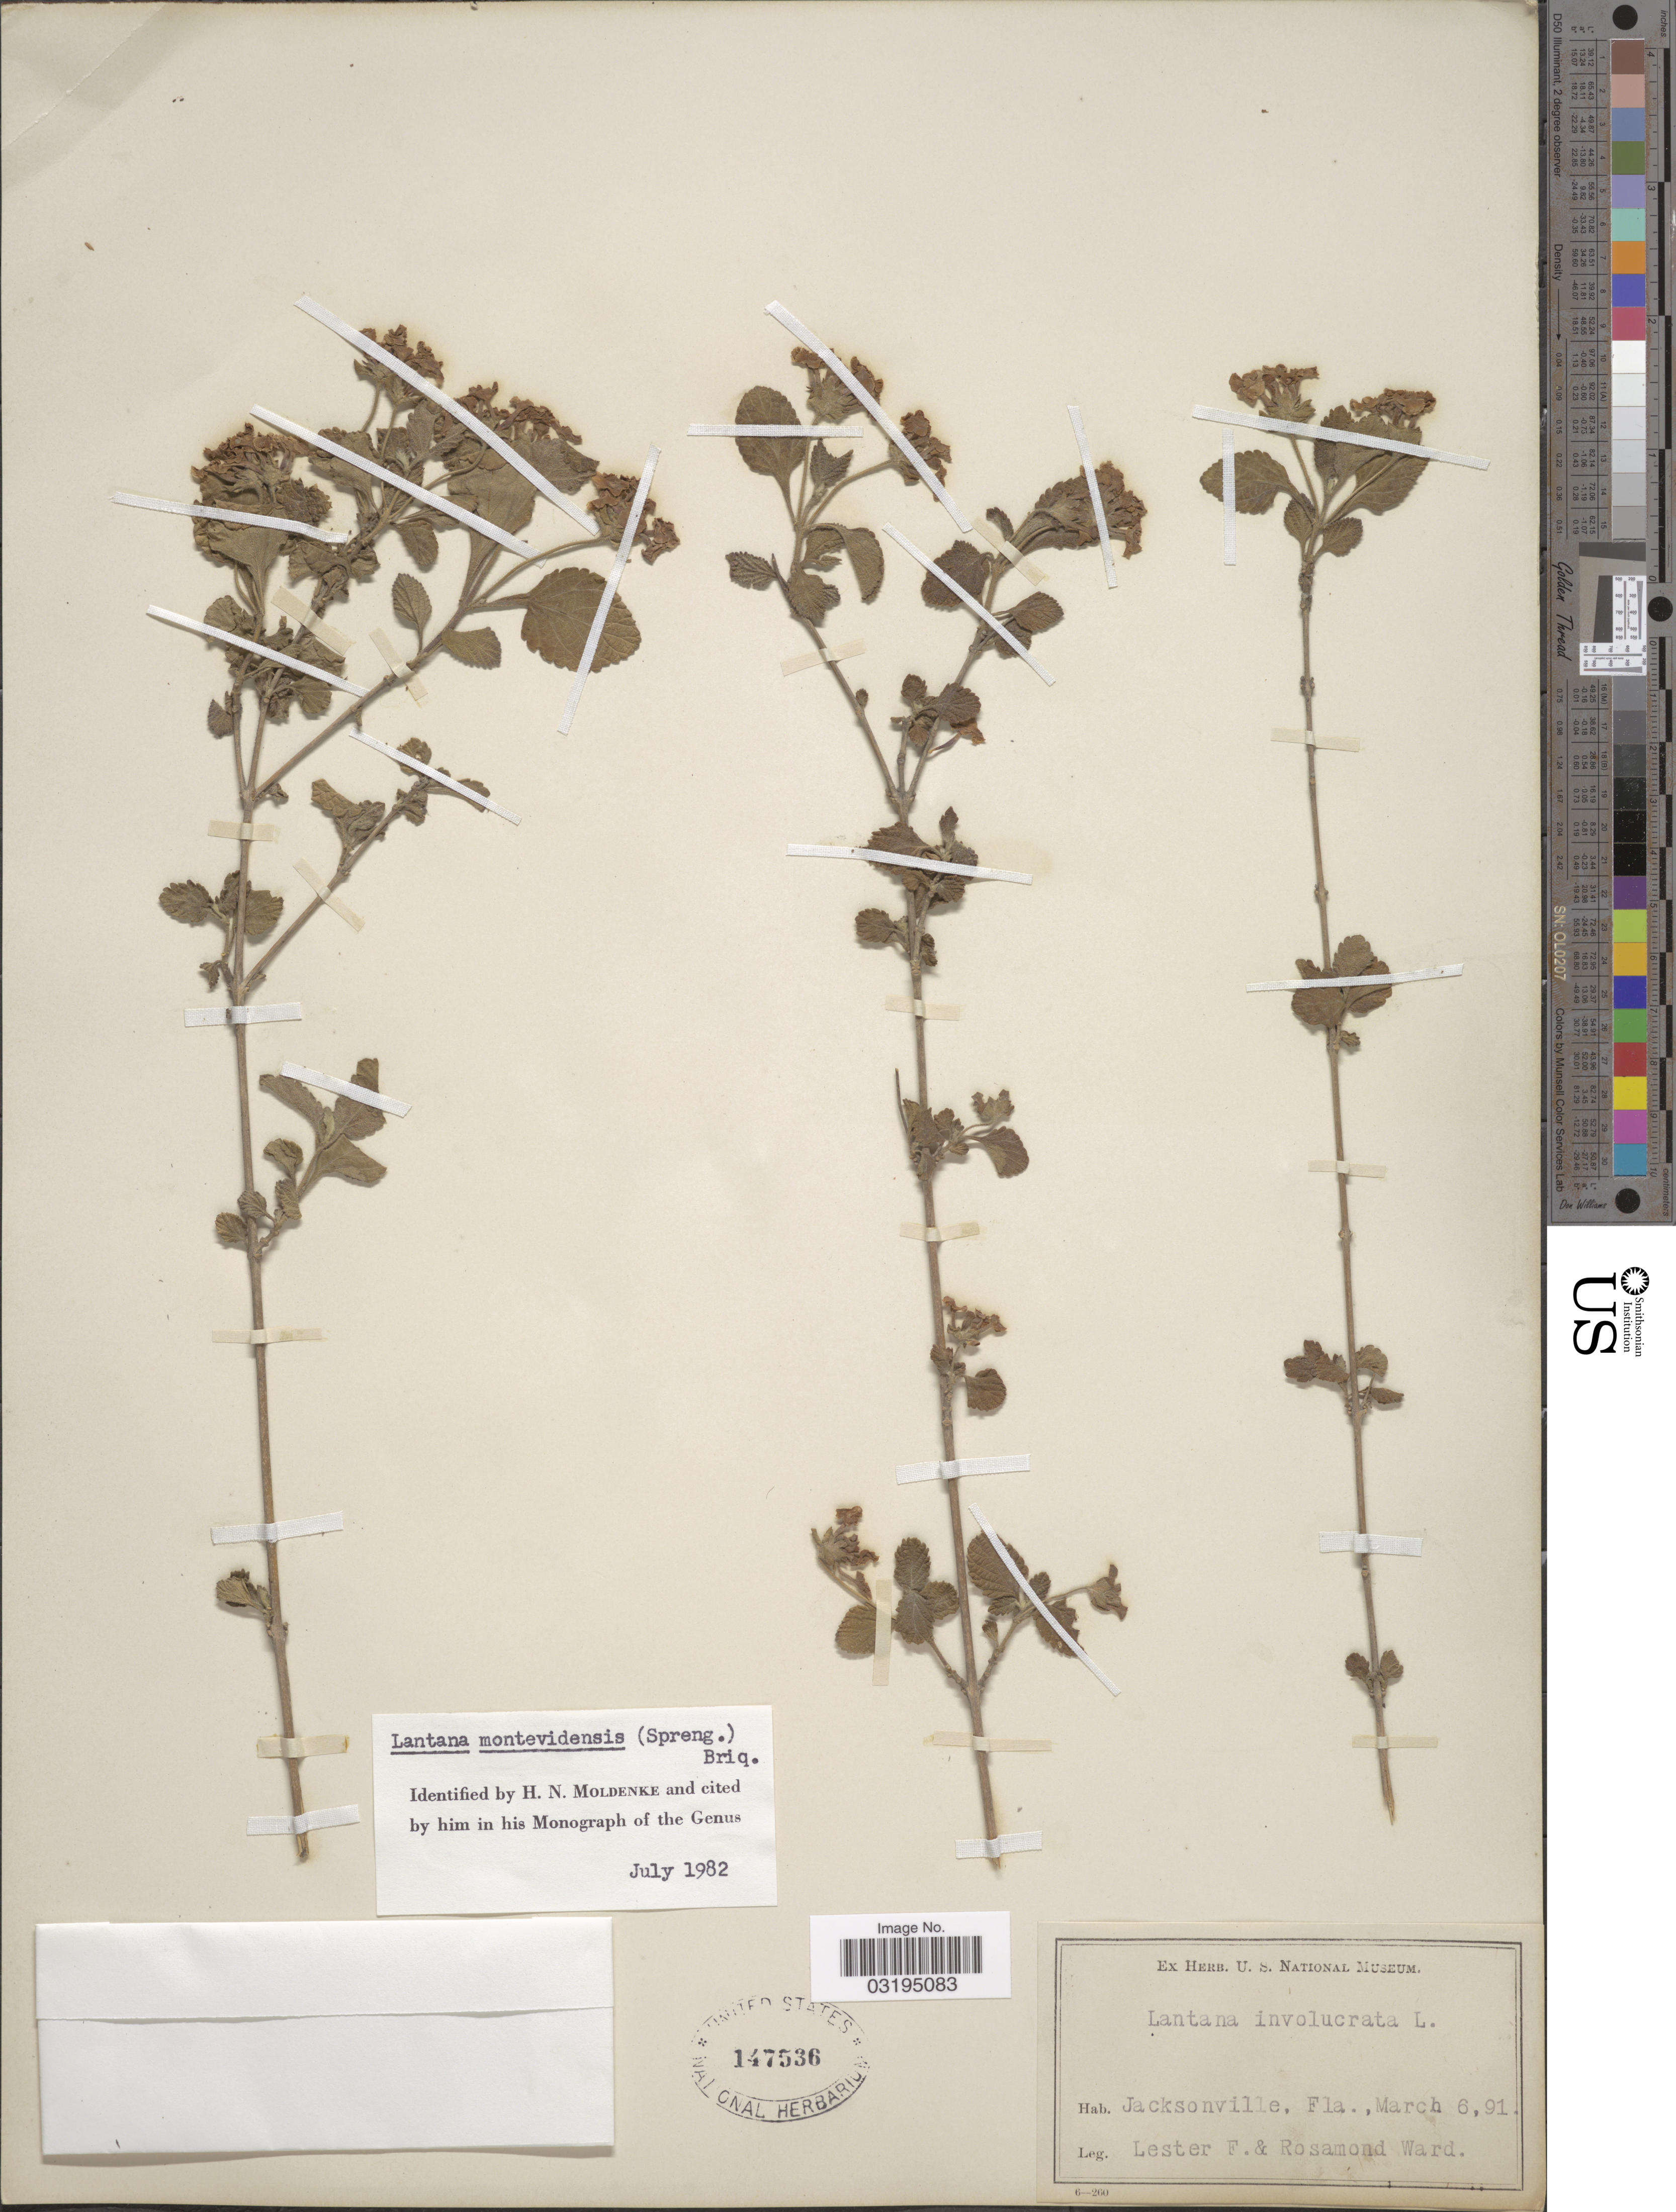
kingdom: Plantae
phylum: Tracheophyta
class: Magnoliopsida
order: Lamiales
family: Verbenaceae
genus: Lantana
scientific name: Lantana montevidensis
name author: (Spreng.) Briq.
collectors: L. F. Ward & R. Ward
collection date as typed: Transcribed d/m/y: 6/3/91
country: United States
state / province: Florida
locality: Jacksonville.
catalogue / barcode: US 147536